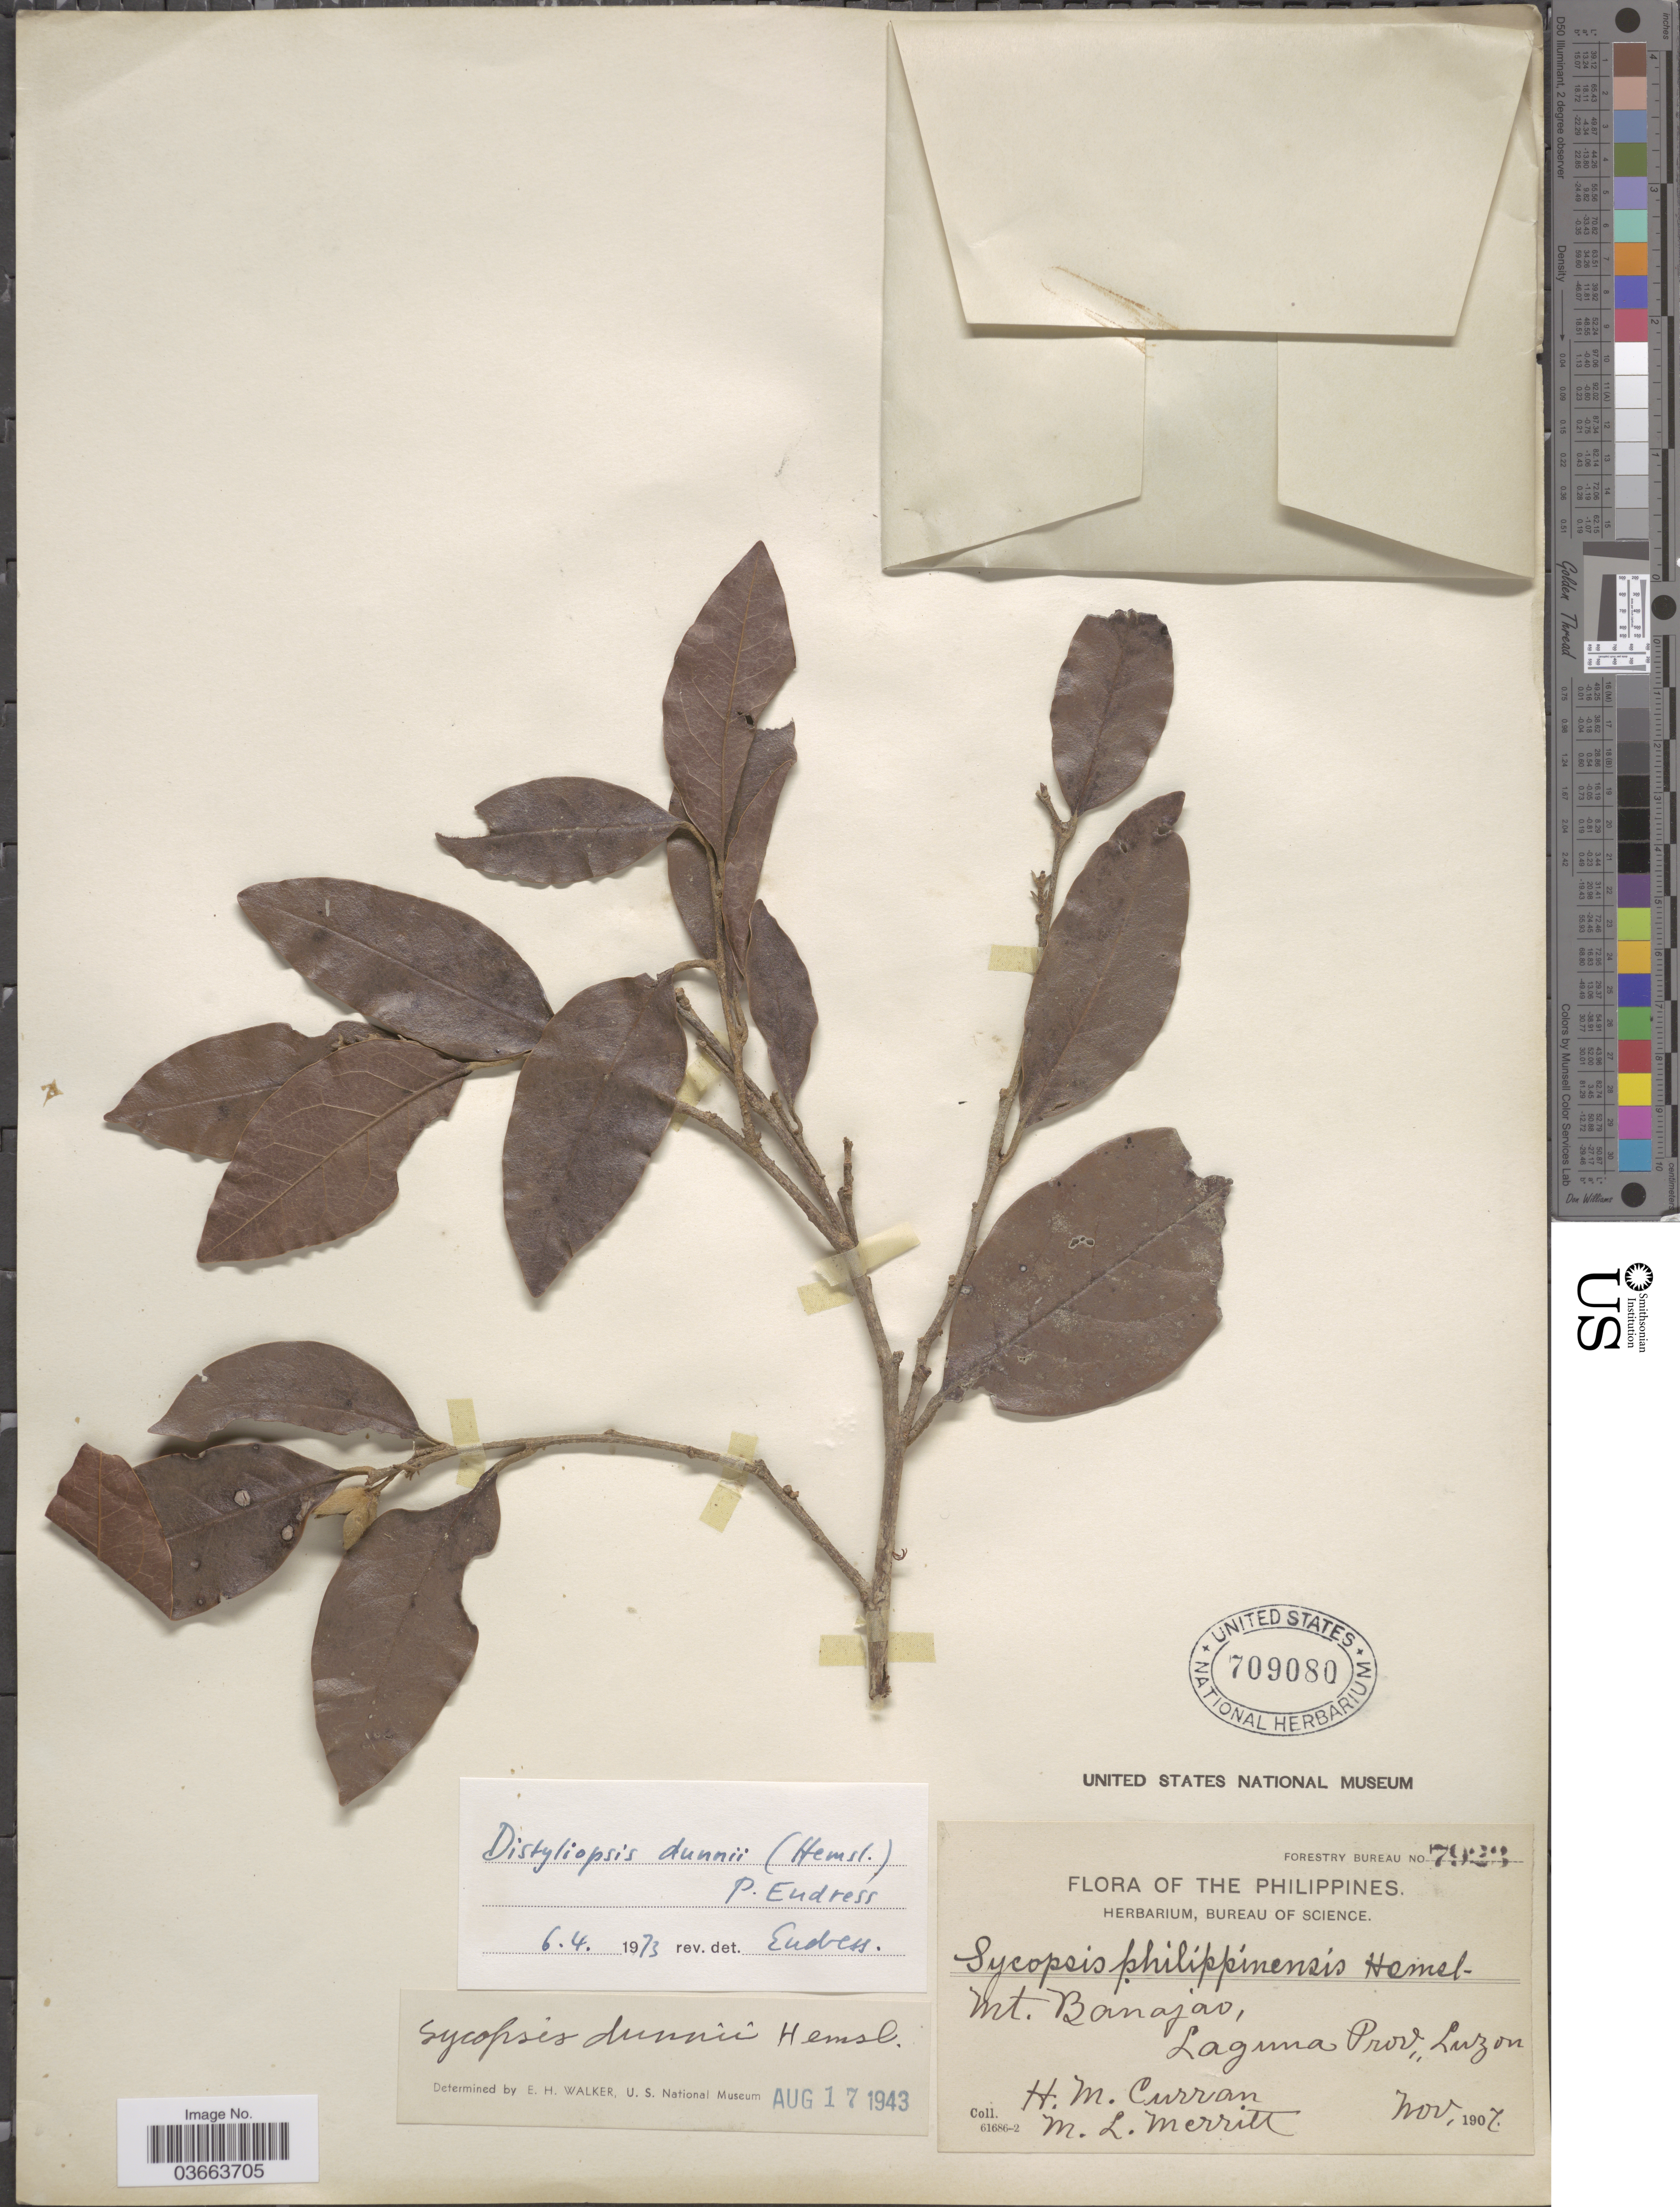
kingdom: Plantae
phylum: Tracheophyta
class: Magnoliopsida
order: Saxifragales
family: Hamamelidaceae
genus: Distyliopsis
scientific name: Distyliopsis dunnii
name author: (Hemsl.) Endress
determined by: Endress, P. K.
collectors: H. M. Curran & M. L. Merritt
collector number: Forestry bureau 7923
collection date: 1907-11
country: Philippines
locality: Mt. Banajao, Laguna Prov., Luzon.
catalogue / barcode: US 709080